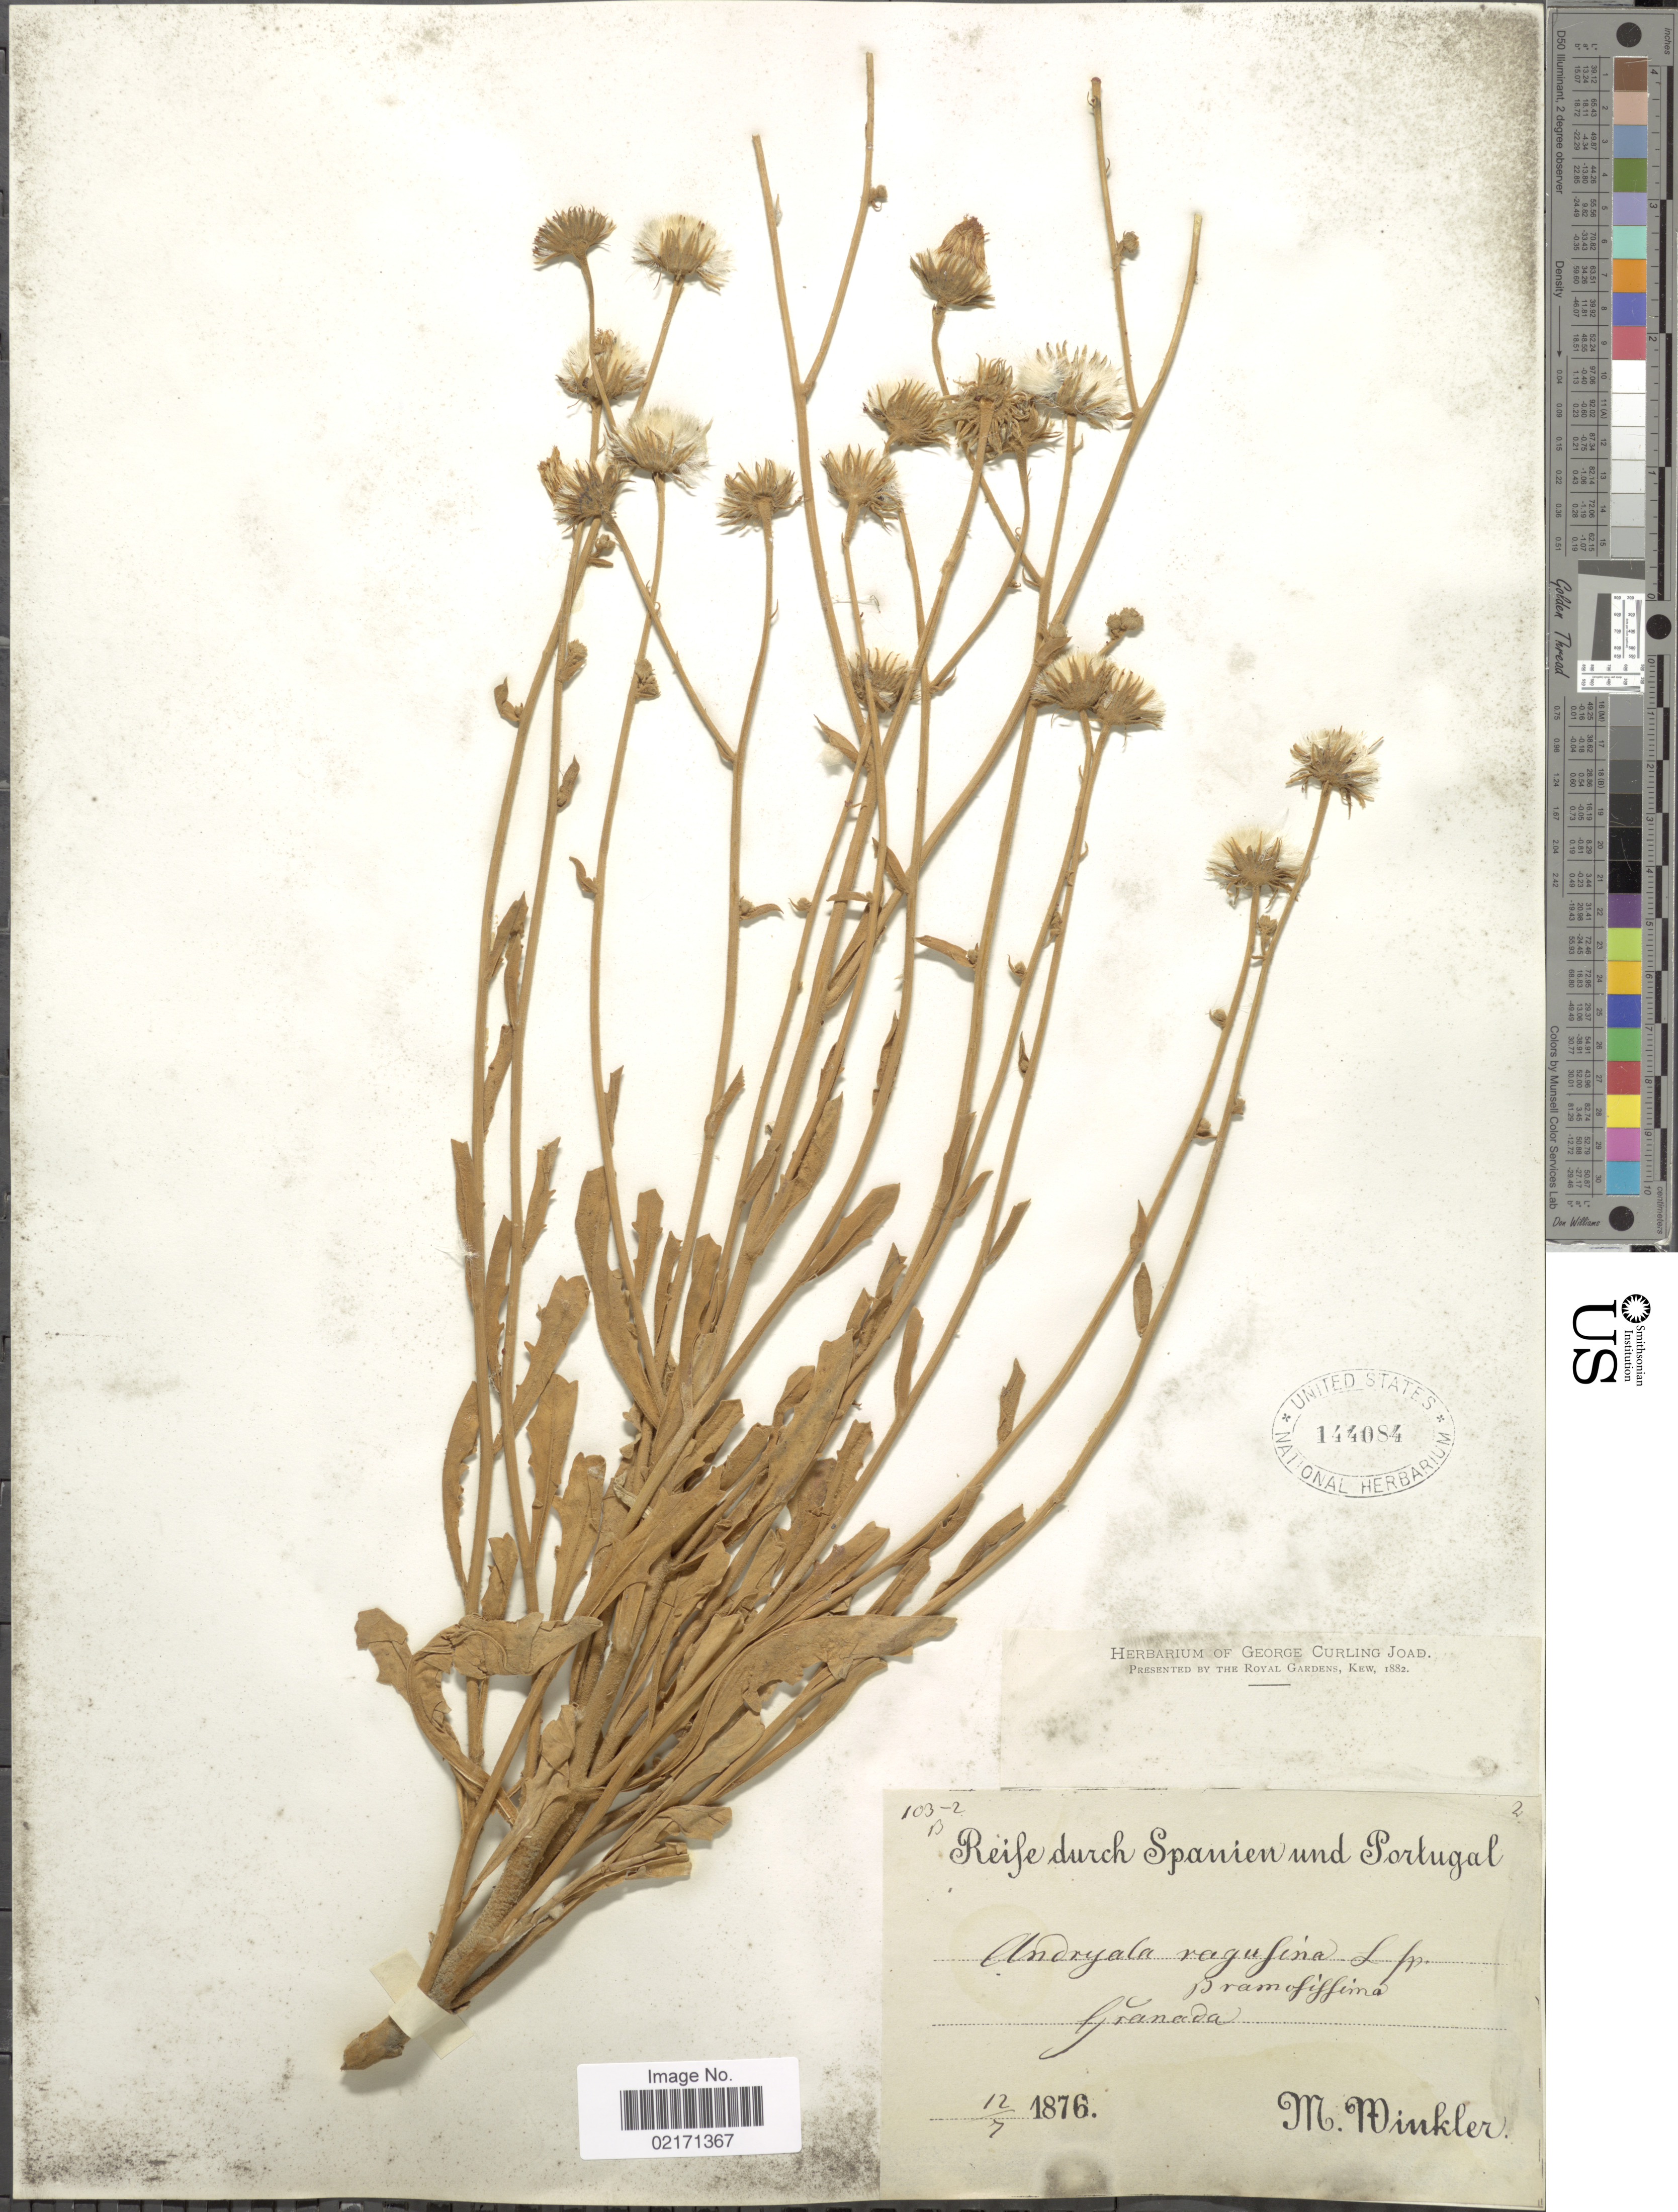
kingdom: Plantae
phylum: Tracheophyta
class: Magnoliopsida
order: Asterales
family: Asteraceae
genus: Andryala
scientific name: Andryala ragusina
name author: L.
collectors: M. Winkler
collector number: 103-2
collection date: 1876-07-12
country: Spain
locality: Granada. Spanien und Portugal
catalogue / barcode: US 144084